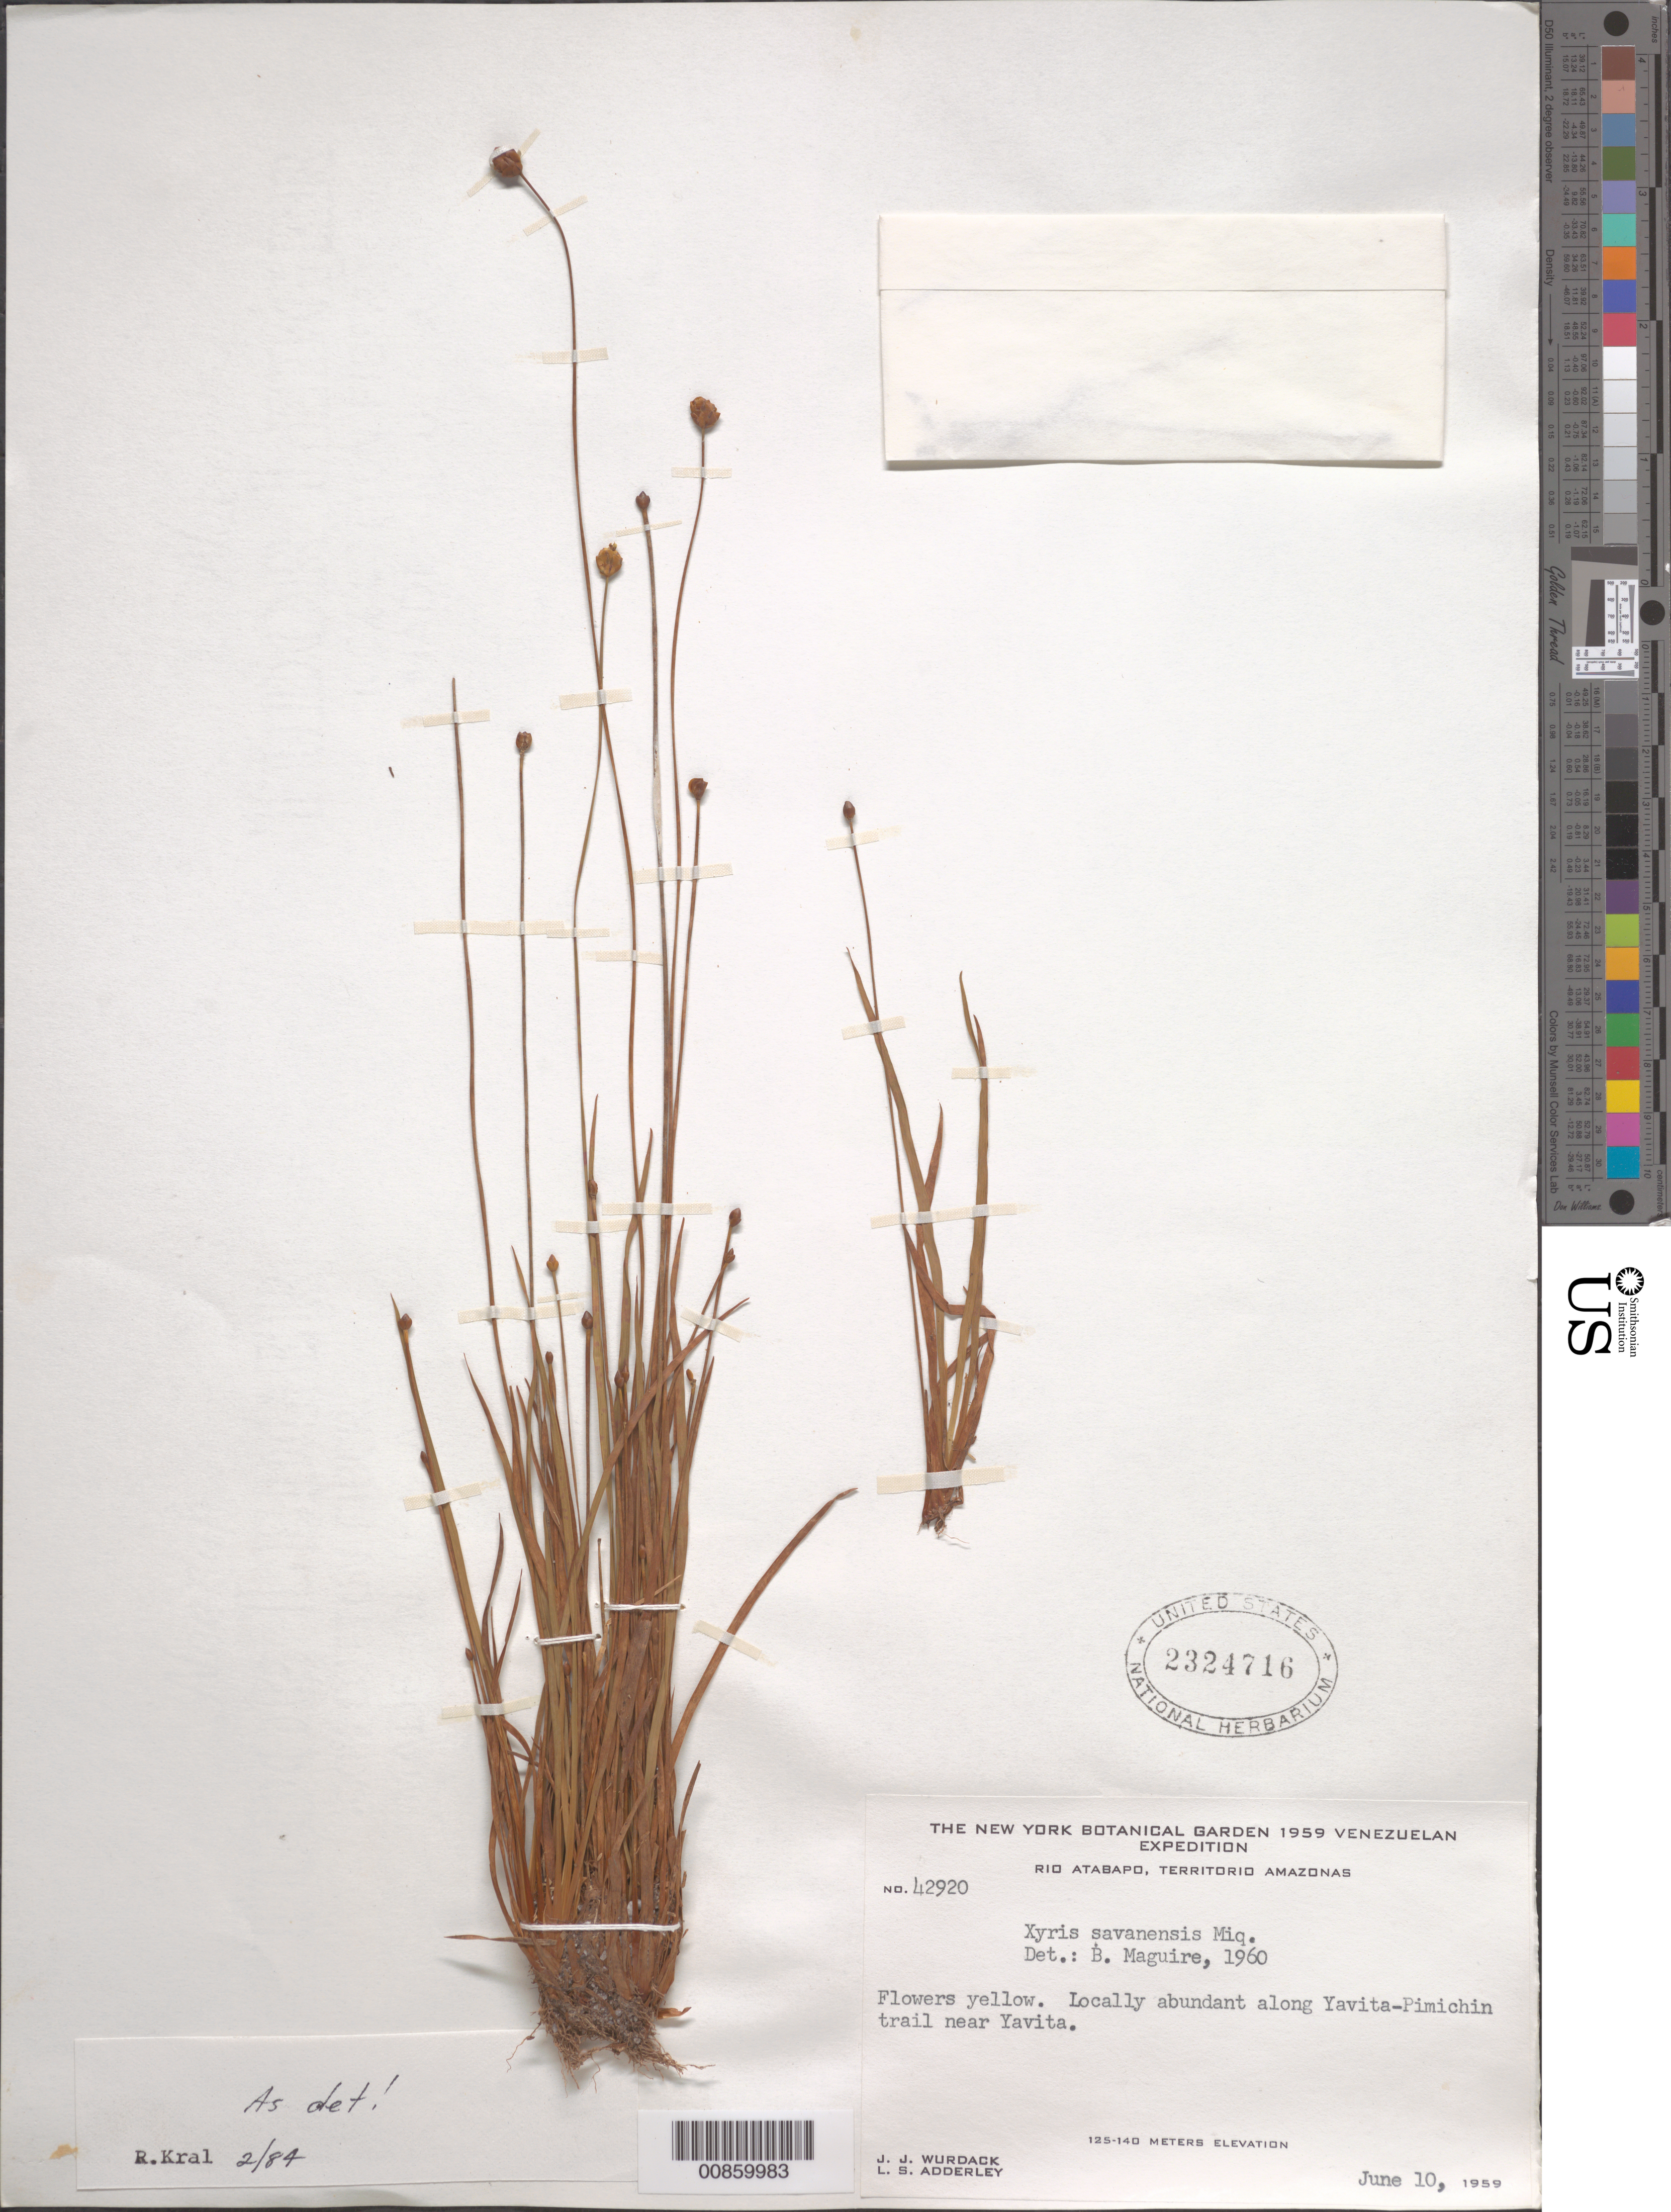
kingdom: Plantae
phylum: Tracheophyta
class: Liliopsida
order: Poales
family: Xyridaceae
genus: Xyris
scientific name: Xyris savanensis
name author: Miq.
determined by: Kral, Robert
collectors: J. J. Wurdack & L. S. Adderley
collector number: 42920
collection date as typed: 10-Jun-59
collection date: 1959-06-10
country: Venezuela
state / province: Amazonas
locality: Río Atabapo, Yavita-Pimichin trail near Yavita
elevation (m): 125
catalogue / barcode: US 2324716